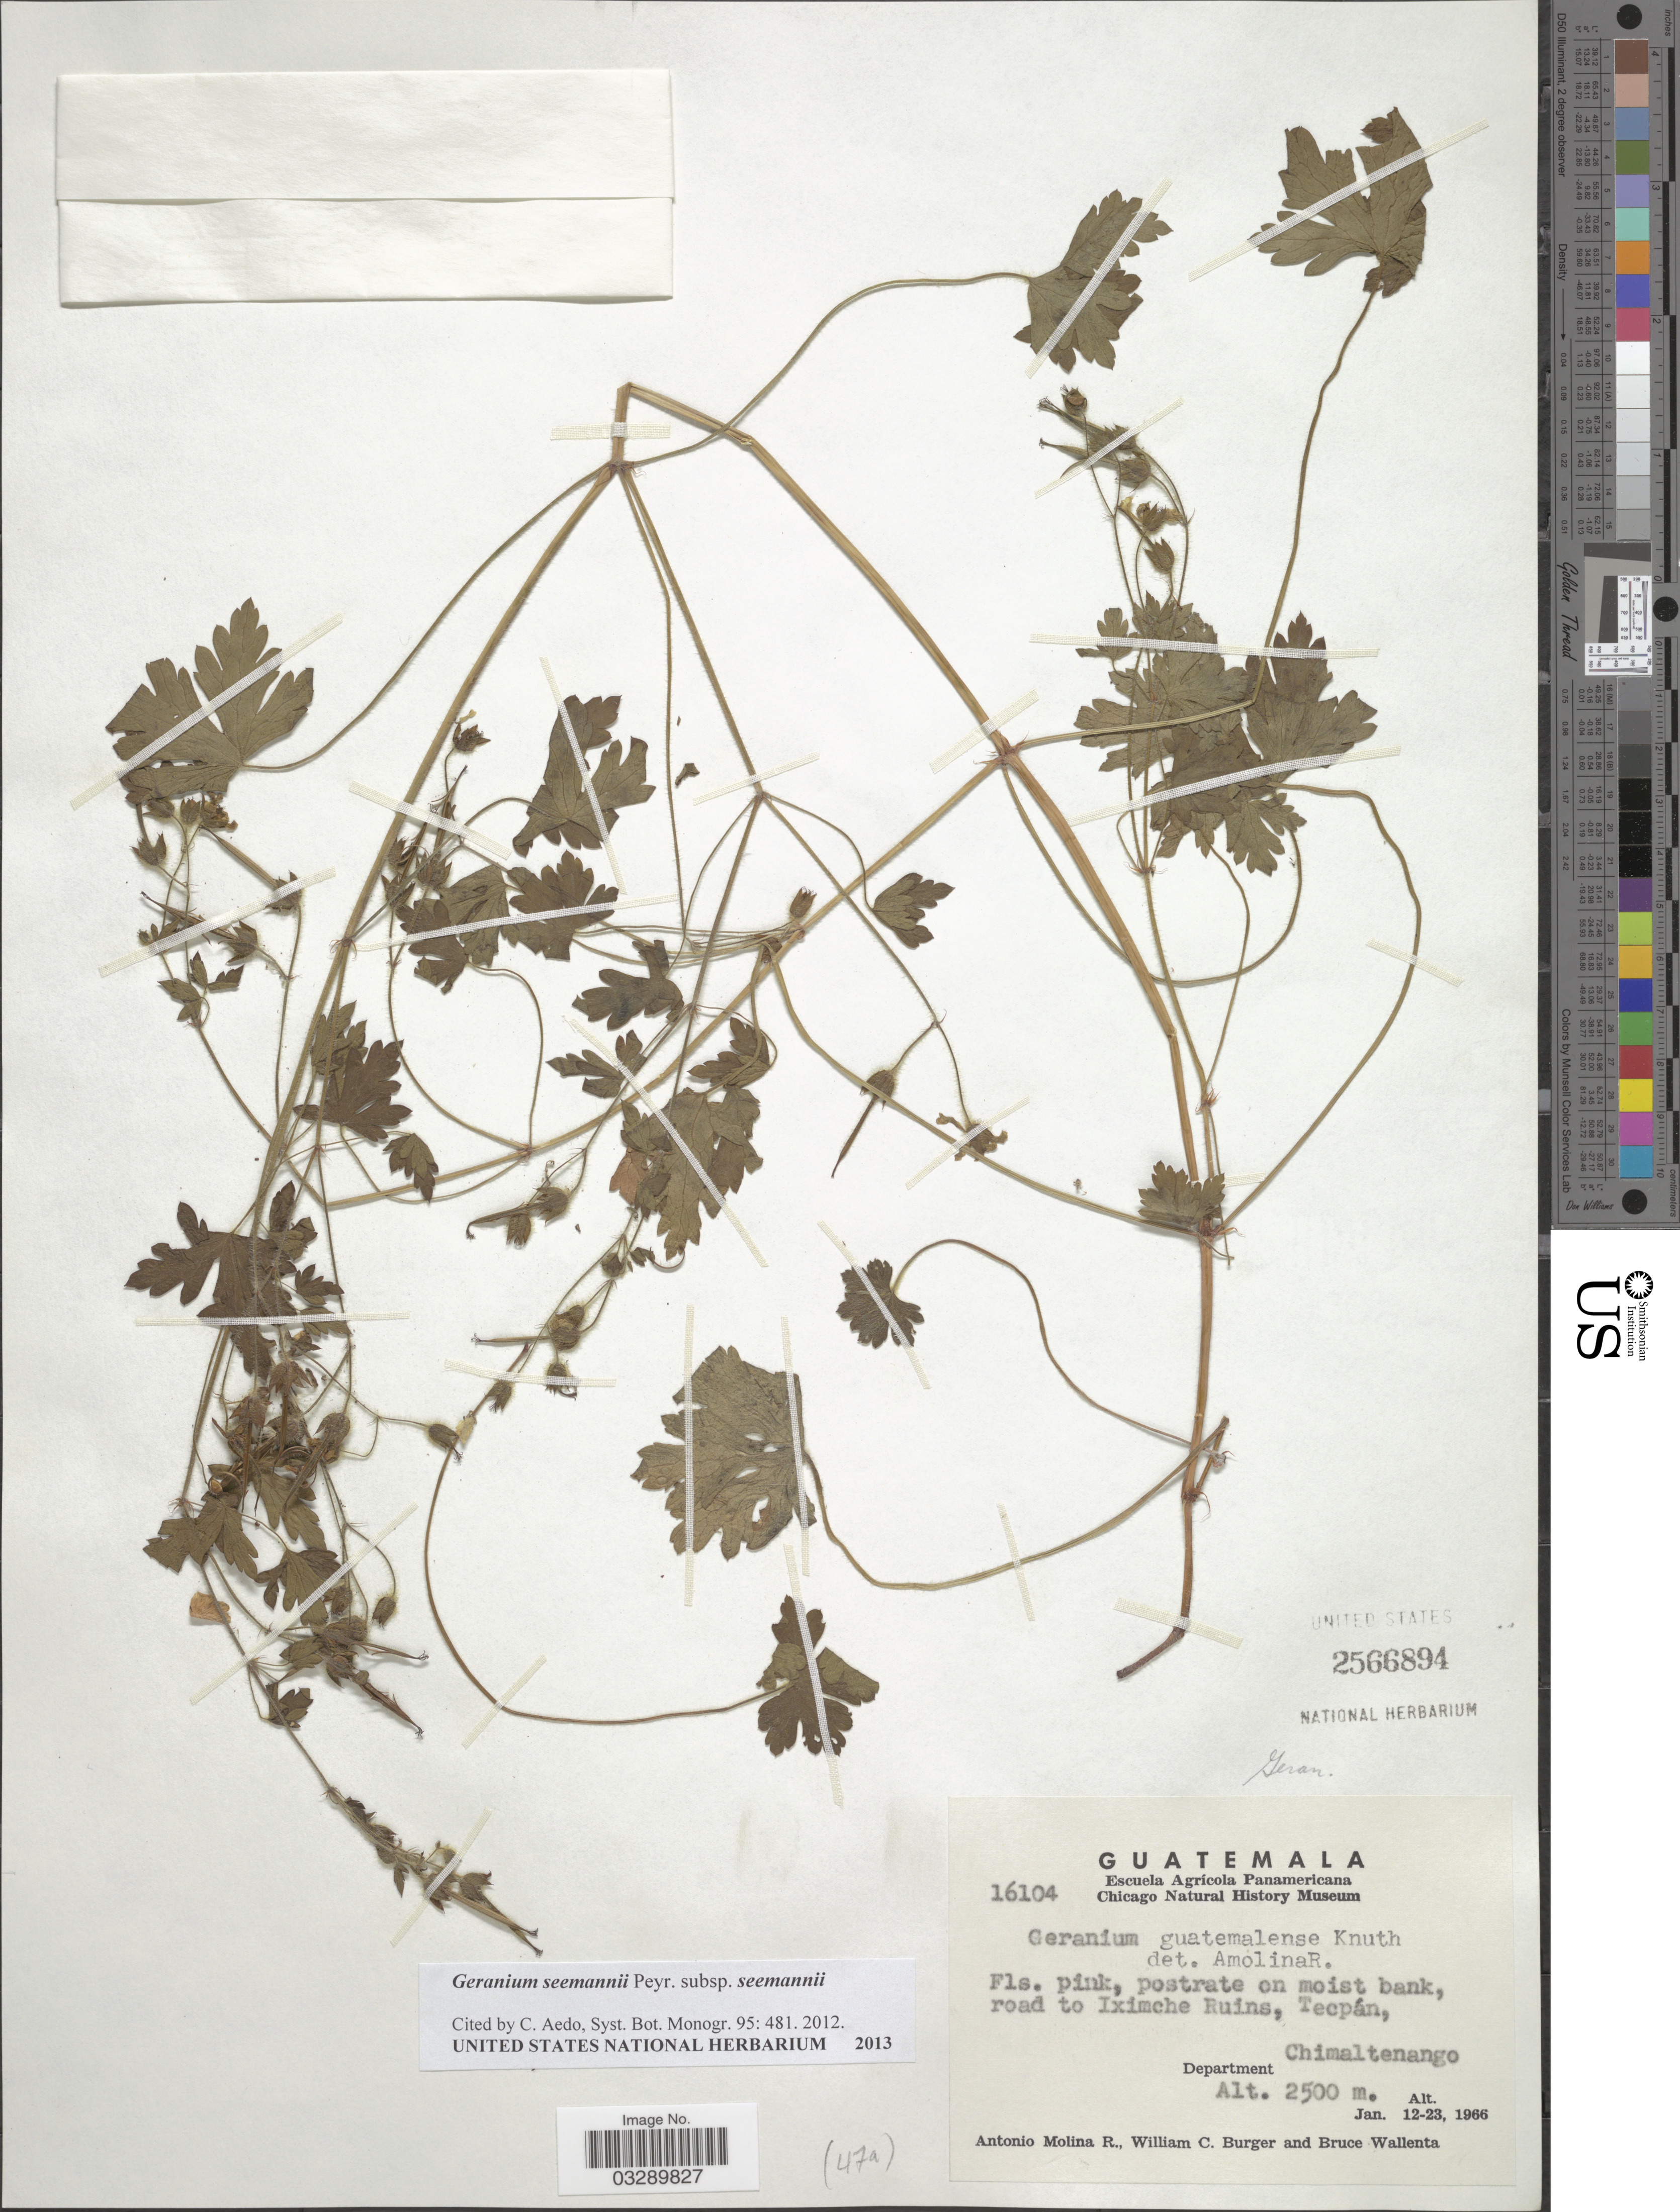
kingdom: Plantae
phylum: Tracheophyta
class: Magnoliopsida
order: Geraniales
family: Geraniaceae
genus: Geranium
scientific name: Geranium seemannii subsp. seemannii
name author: Peyr.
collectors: A. Molina R., W. Burger & B. Wallenta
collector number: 16104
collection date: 1966-01-12/1966-01-23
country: Guatemala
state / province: Chimaltenango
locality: Road to Iximche Ruins, Tecpán, Department Chimaltenango.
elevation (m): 2500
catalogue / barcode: US 2566894